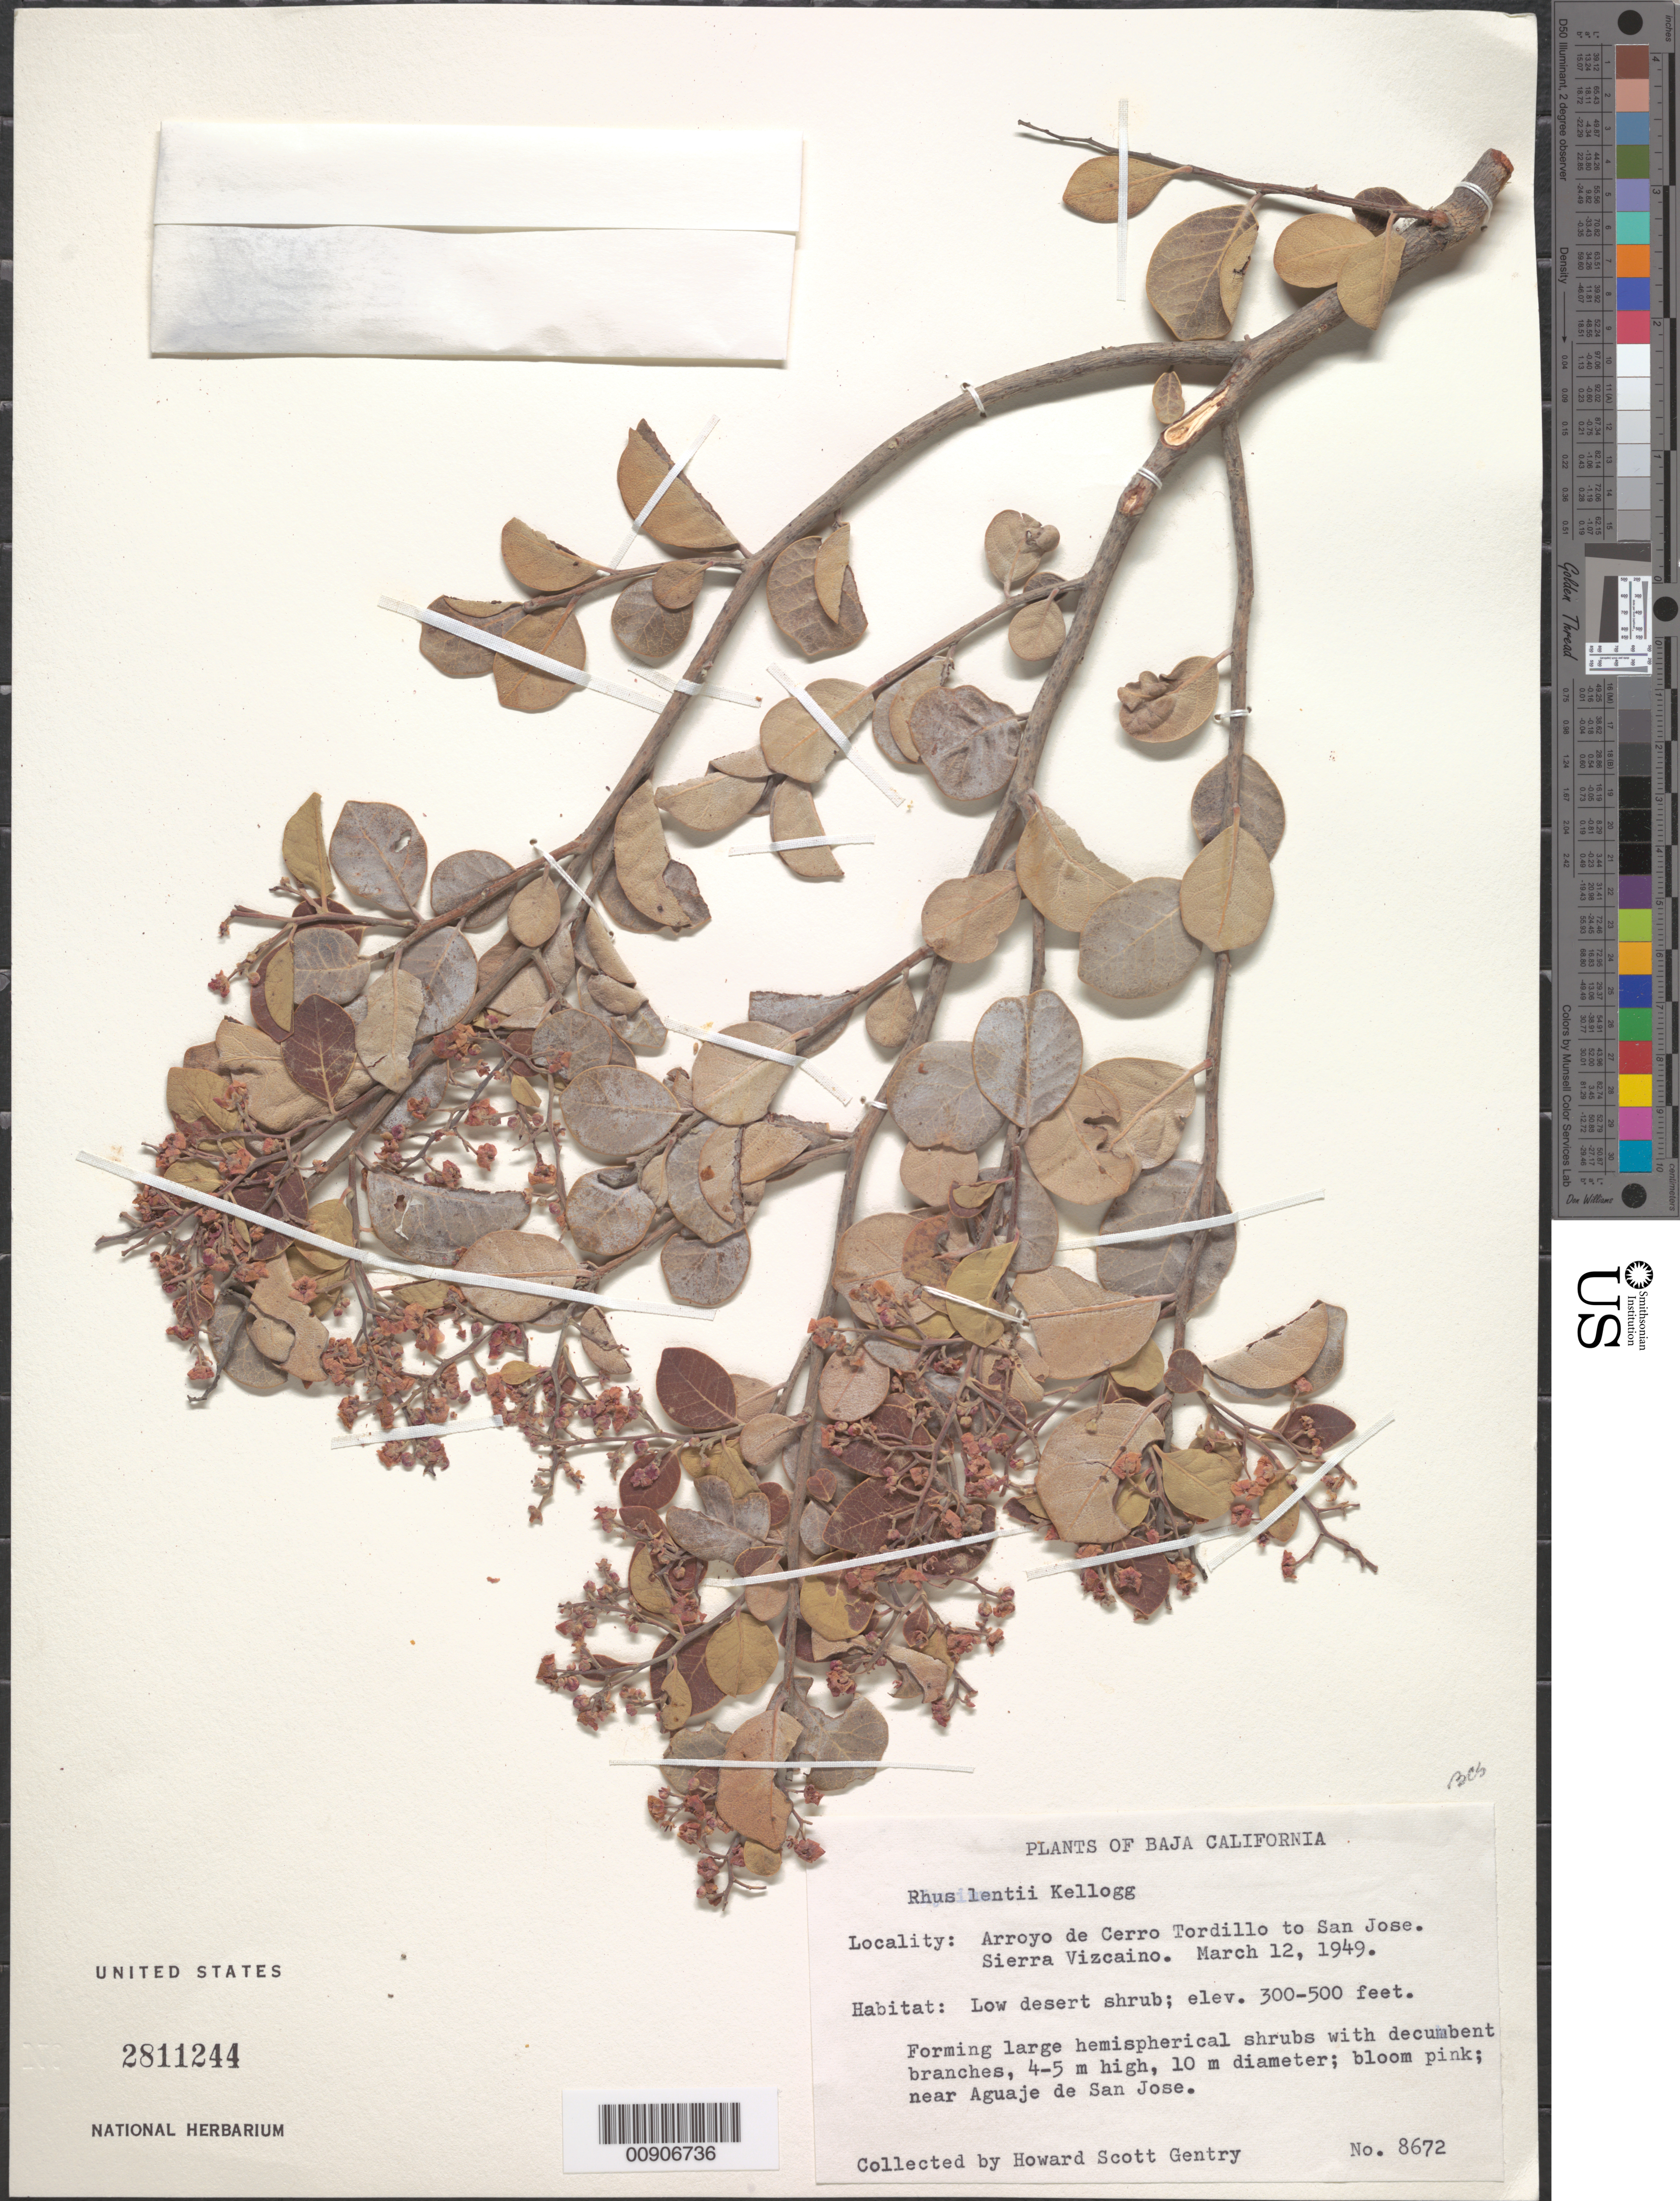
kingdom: Plantae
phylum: Tracheophyta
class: Magnoliopsida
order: Sapindales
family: Anacardiaceae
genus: Rhus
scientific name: Rhus lentii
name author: Kellogg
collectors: H. S. Gentry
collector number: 8672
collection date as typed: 12 Mar 1949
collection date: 1949-03-12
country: Mexico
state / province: Baja California Sur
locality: Arroyo de Cerro Tordillo to San José. Sierra Vizcaino. Near Aguaje de San José.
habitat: Low desert shrub.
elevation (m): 91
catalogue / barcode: US 2811244